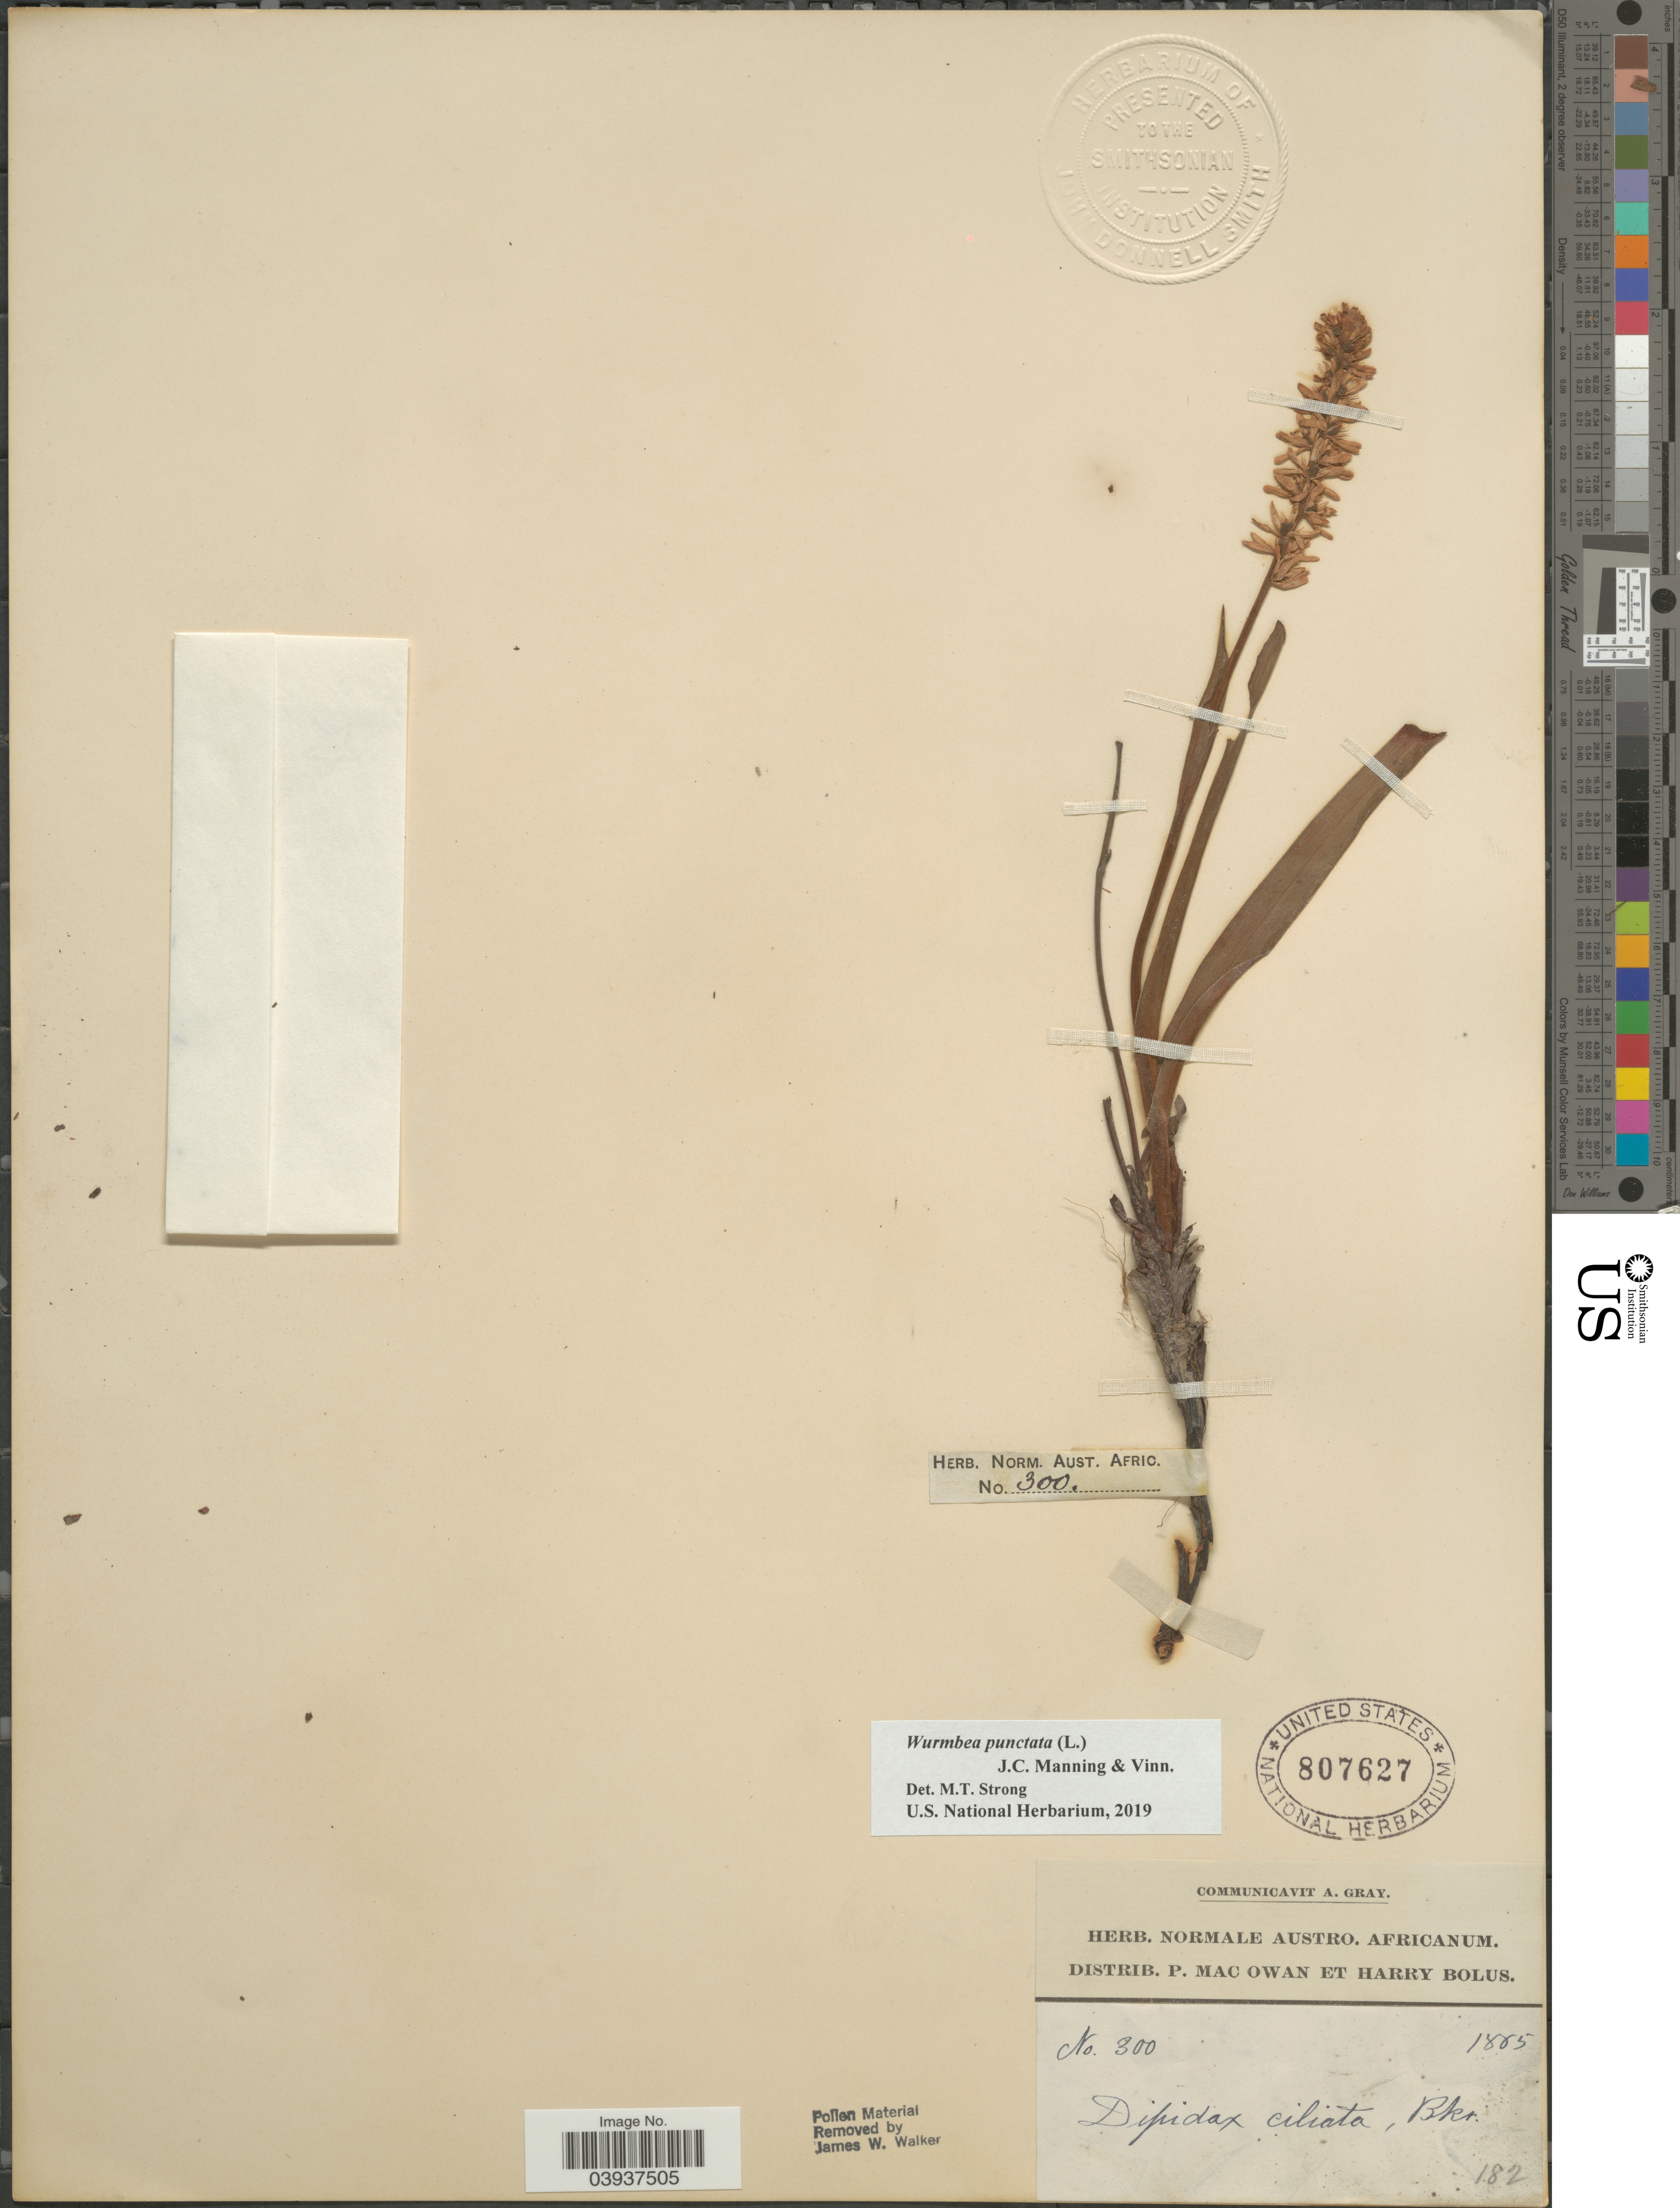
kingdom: Plantae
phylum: Tracheophyta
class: Liliopsida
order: Liliales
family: Colchicaceae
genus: Wurmbea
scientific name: Wurmbea punctata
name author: (L.) J.C. Manning & Vinn.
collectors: P. MacOwan & H. Bolus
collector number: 300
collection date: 1885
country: South Africa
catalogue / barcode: US 807627